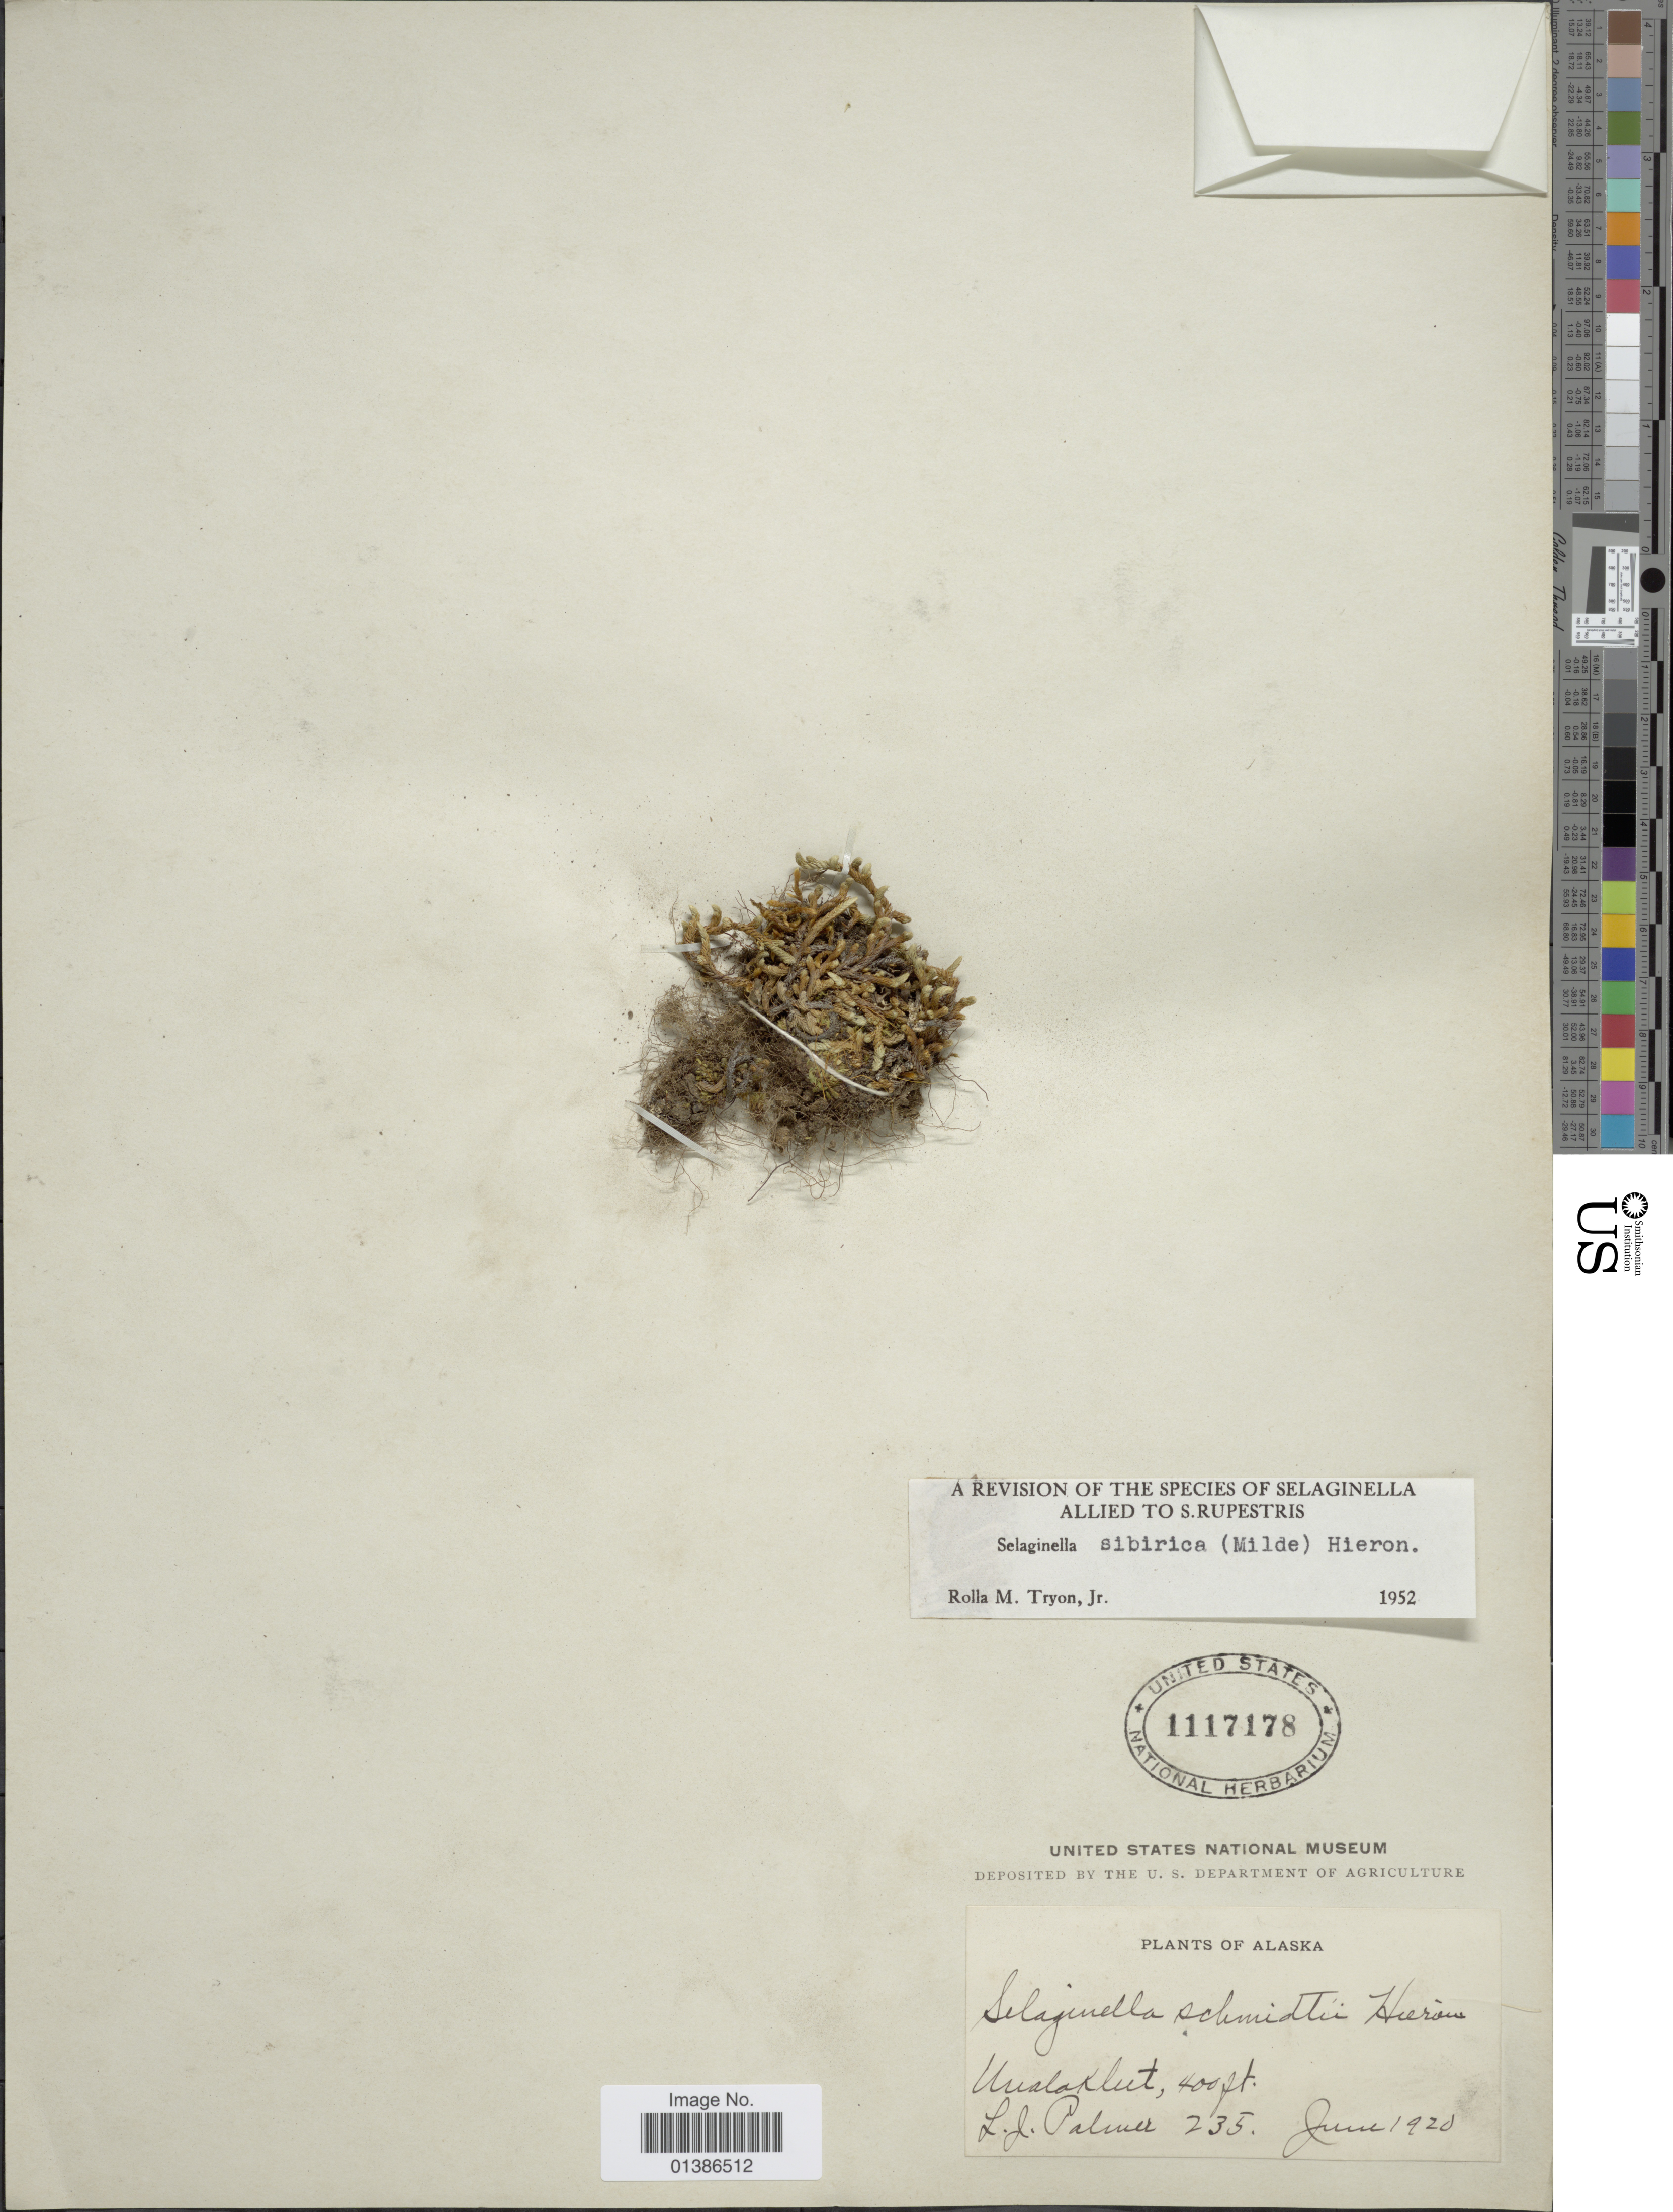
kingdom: Plantae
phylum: Tracheophyta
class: Lycopodiopsida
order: Selaginellales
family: Selaginellaceae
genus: Selaginella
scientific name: Selaginella sibirica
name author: (Milde) Hieron.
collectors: L. J. Palmer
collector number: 235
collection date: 1920-06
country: United States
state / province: Alaska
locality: Unalakleet.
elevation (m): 122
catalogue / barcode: US 1117178